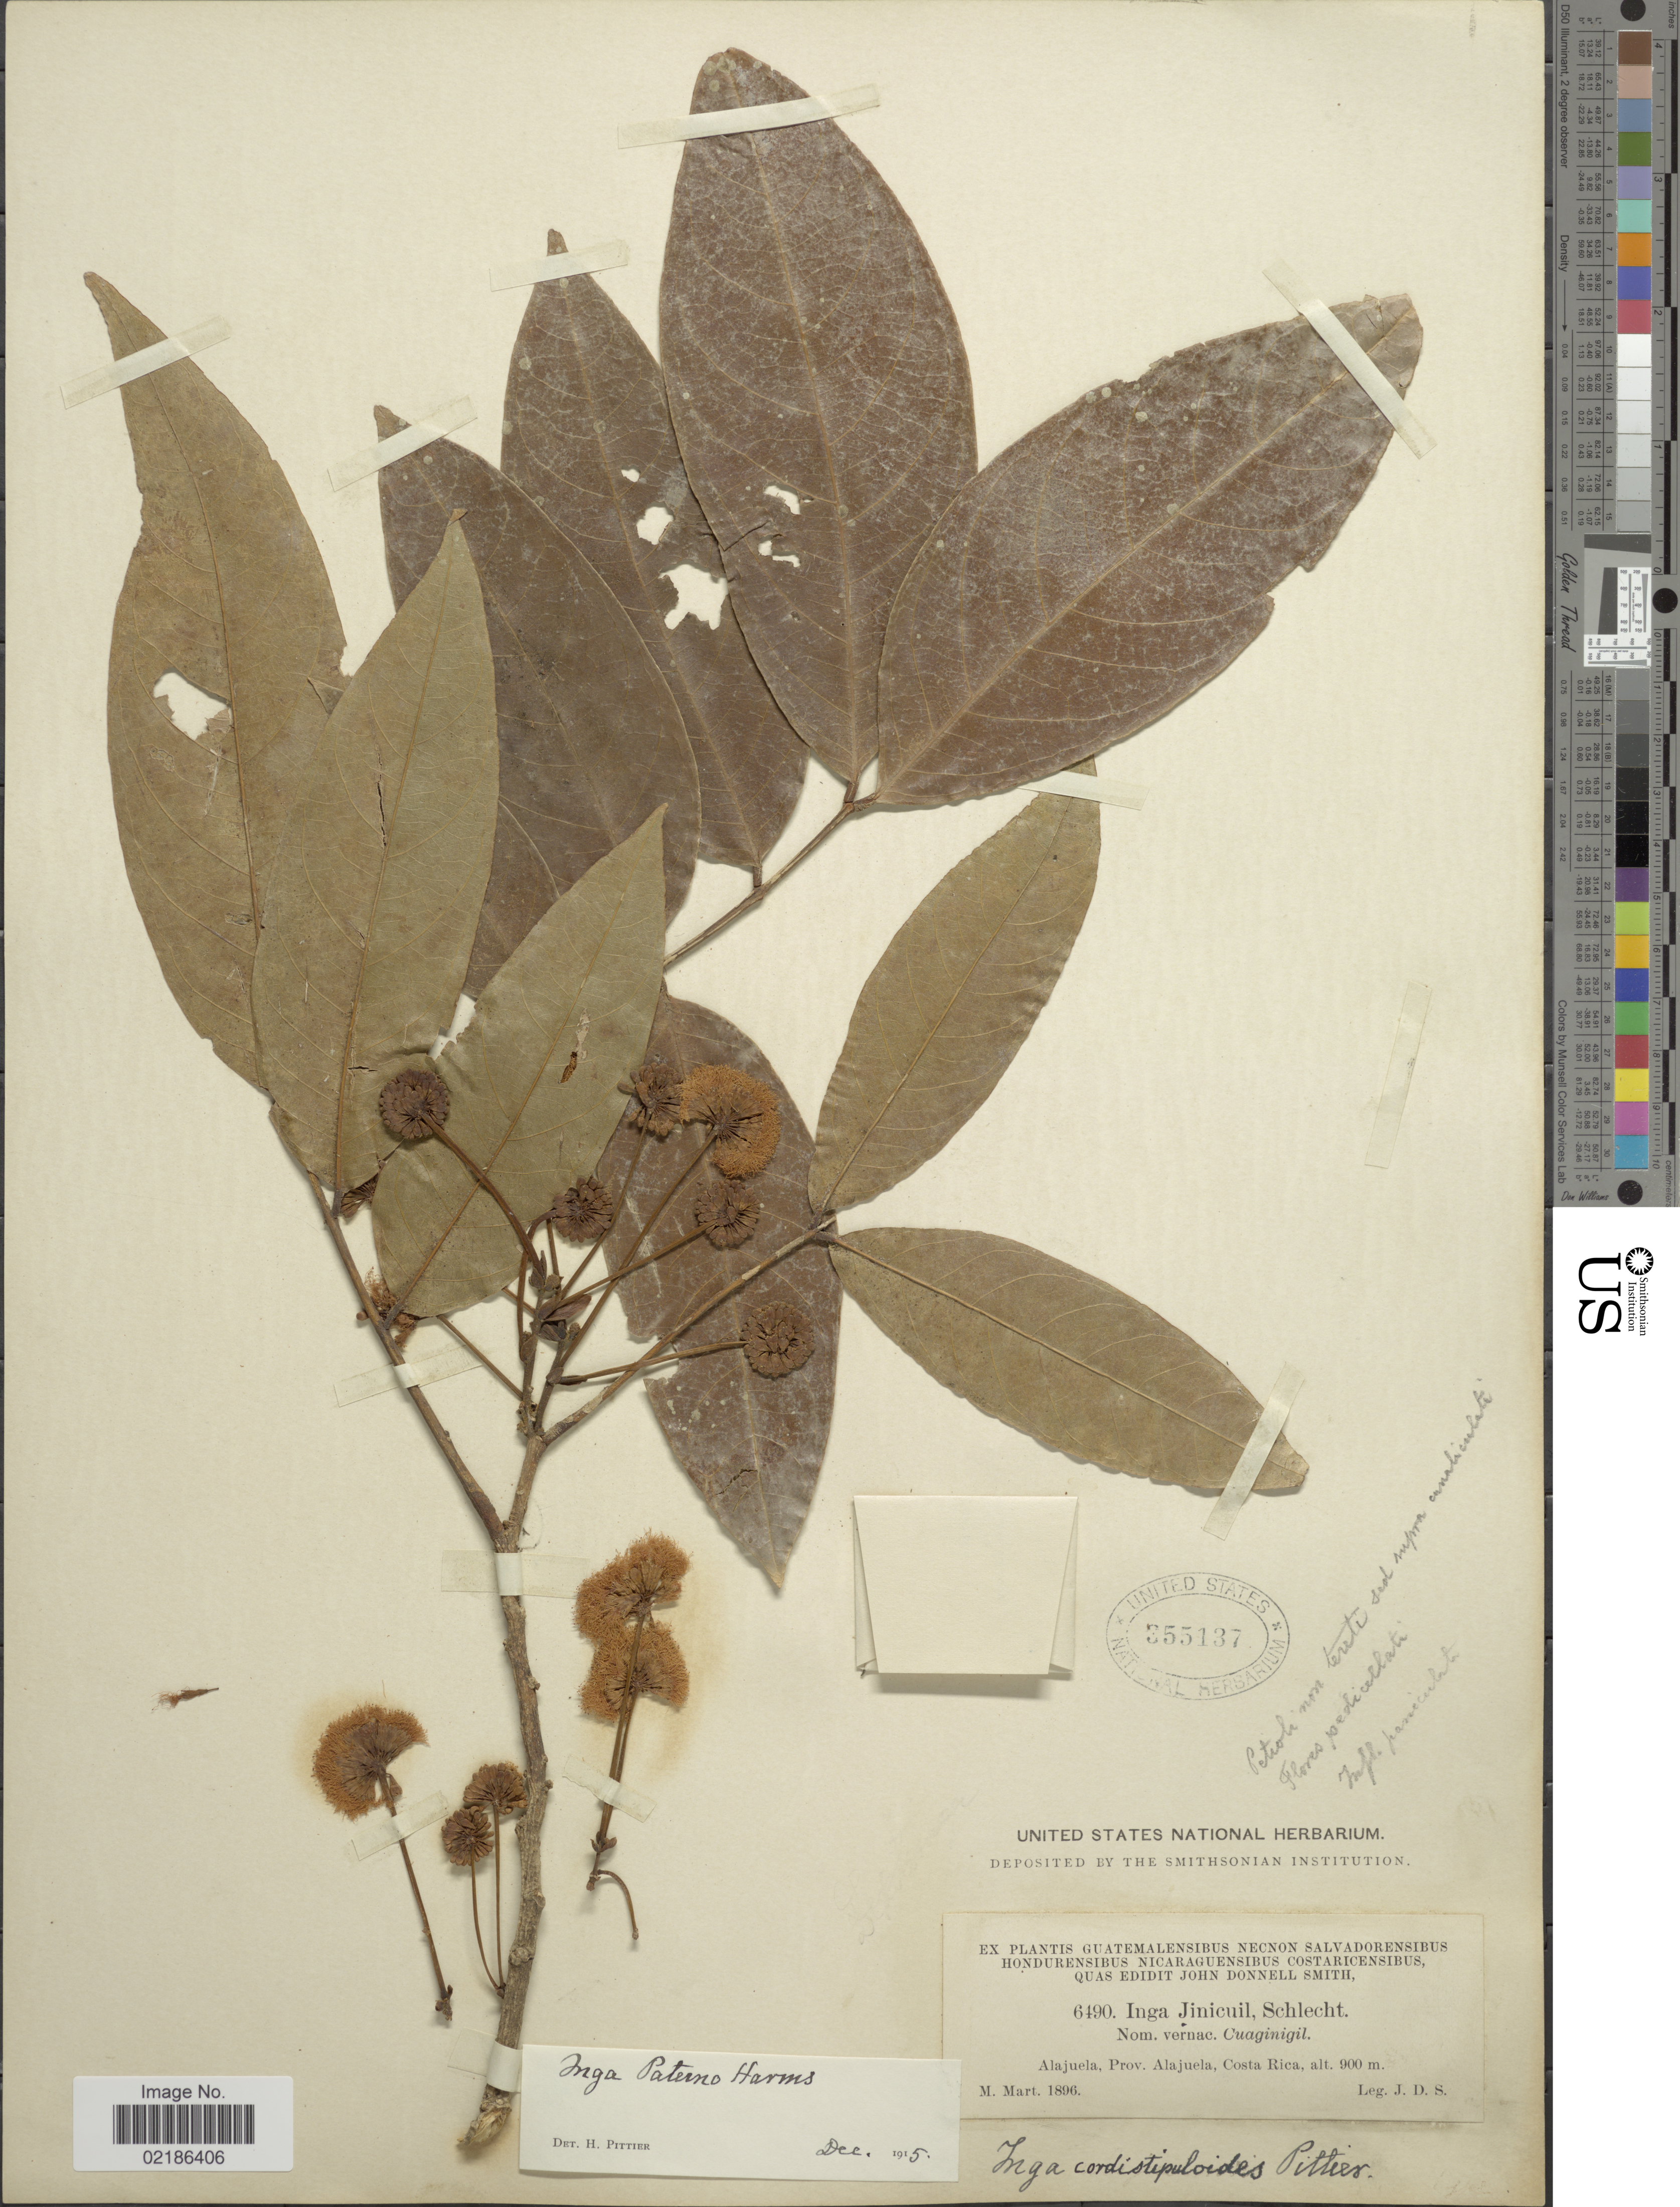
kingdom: Plantae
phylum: Tracheophyta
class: Magnoliopsida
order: Fabales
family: Fabaceae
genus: Inga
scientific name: Inga paterno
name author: Harms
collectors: J. Donnell Smith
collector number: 6490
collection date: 1896-03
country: Costa Rica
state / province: Alajuela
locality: Prov. Alajuela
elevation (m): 900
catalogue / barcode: US 355137